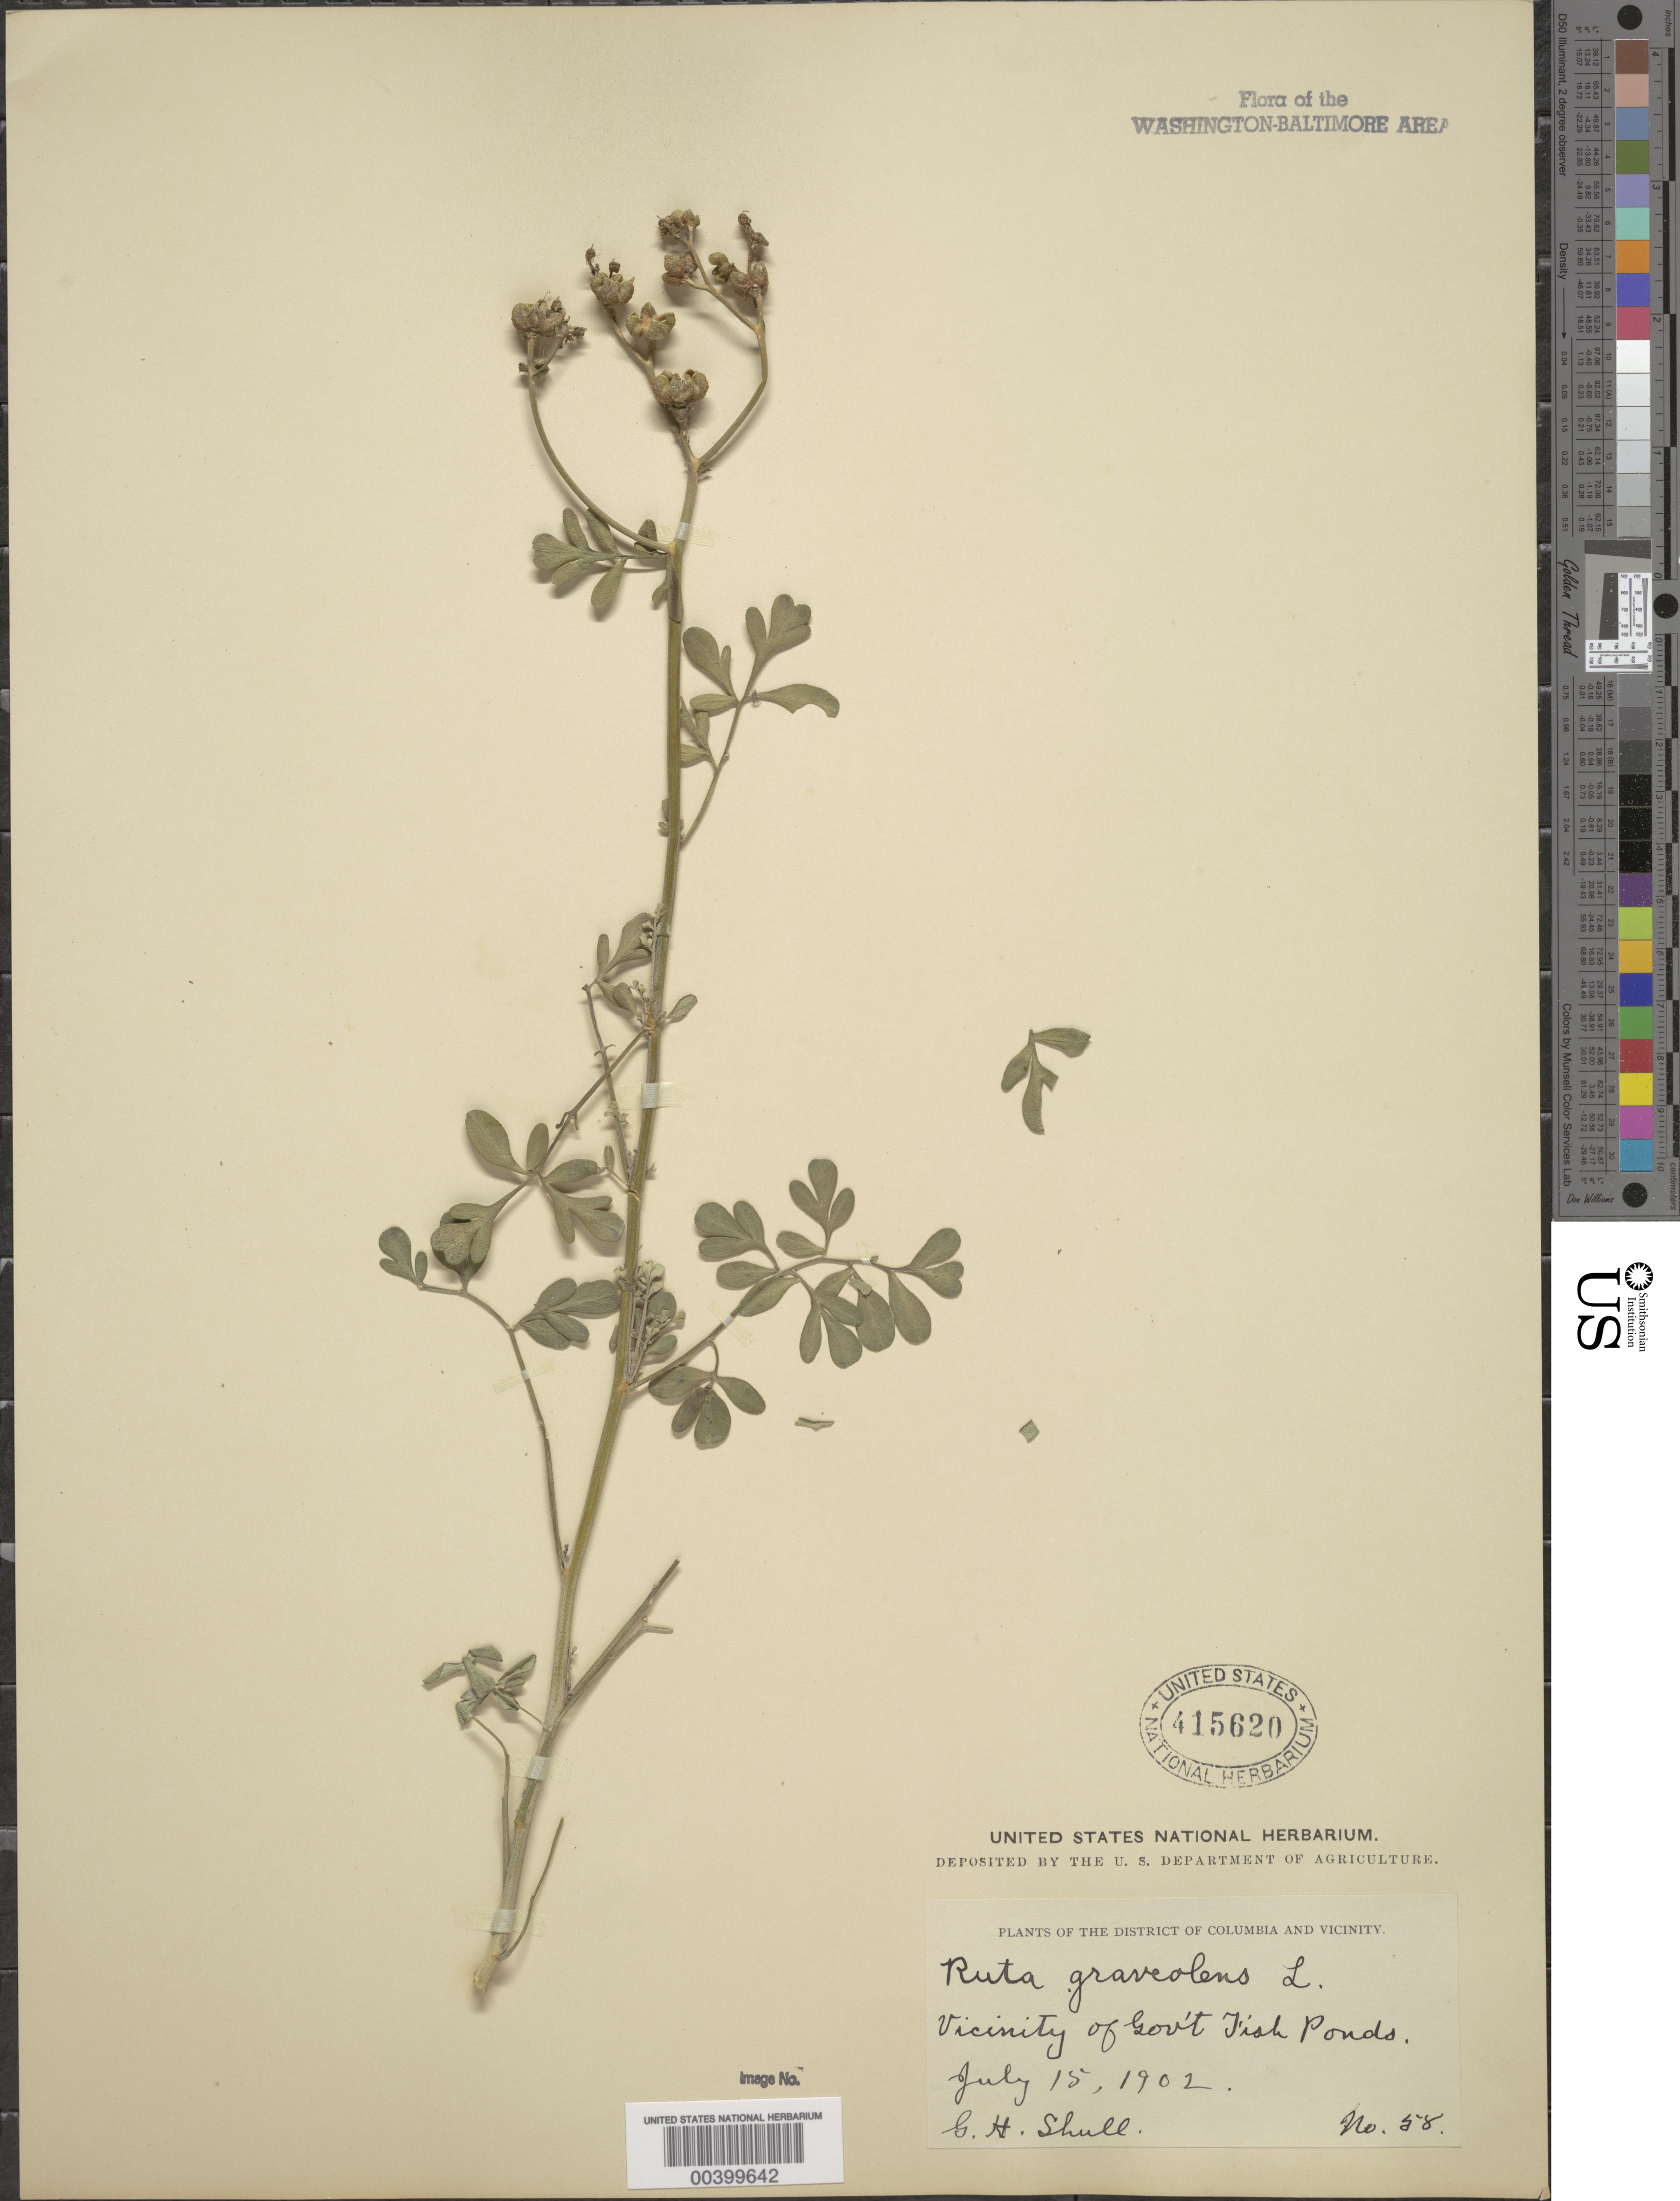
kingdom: Plantae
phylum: Tracheophyta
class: Magnoliopsida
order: Sapindales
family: Rutaceae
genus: Ruta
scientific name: Ruta graveolens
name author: L.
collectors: G. H. Shull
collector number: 58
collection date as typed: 15 Jul 1902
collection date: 1902-07-15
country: United States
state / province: District of Columbia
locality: Government Fish Ponds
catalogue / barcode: US 415620